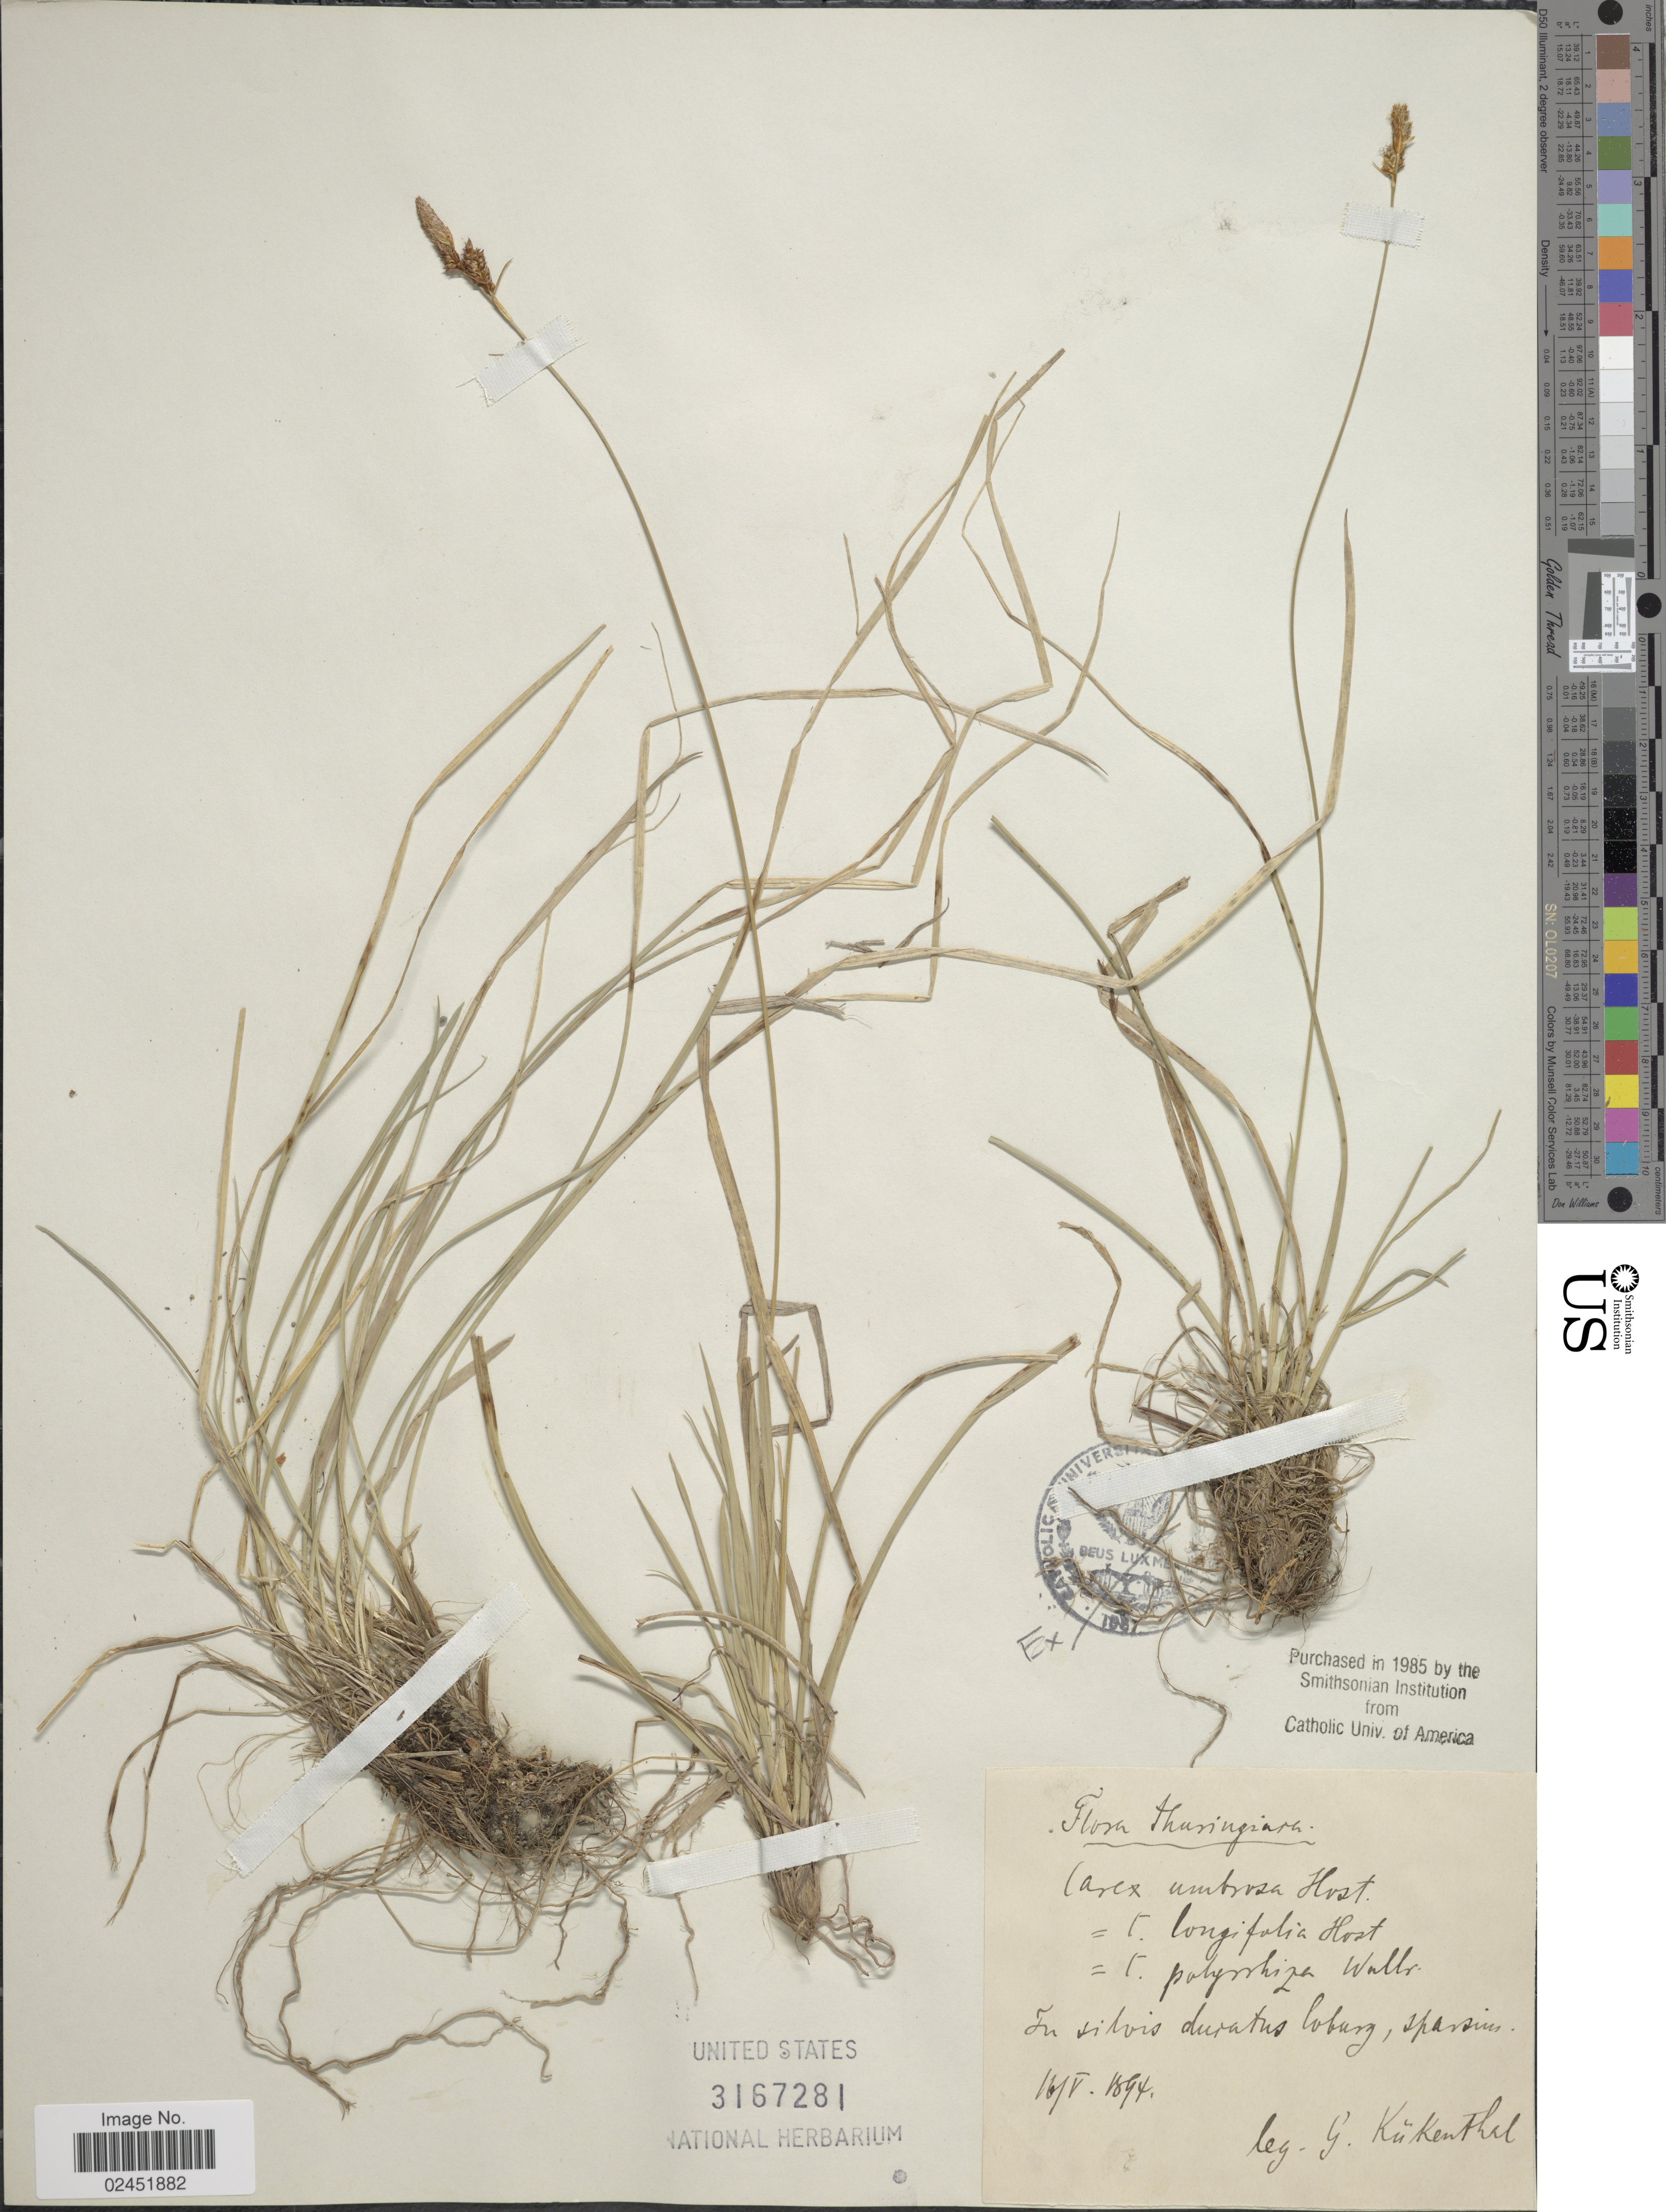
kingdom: Plantae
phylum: Tracheophyta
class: Liliopsida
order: Poales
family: Cyperaceae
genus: Carex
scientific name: Carex umbrosa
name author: Host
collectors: G. Kükenthal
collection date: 1894-05-16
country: Germany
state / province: Thuringia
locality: Thuringiara. In silvis duratus loburg, sparins [interpreted]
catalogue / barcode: US 3167281